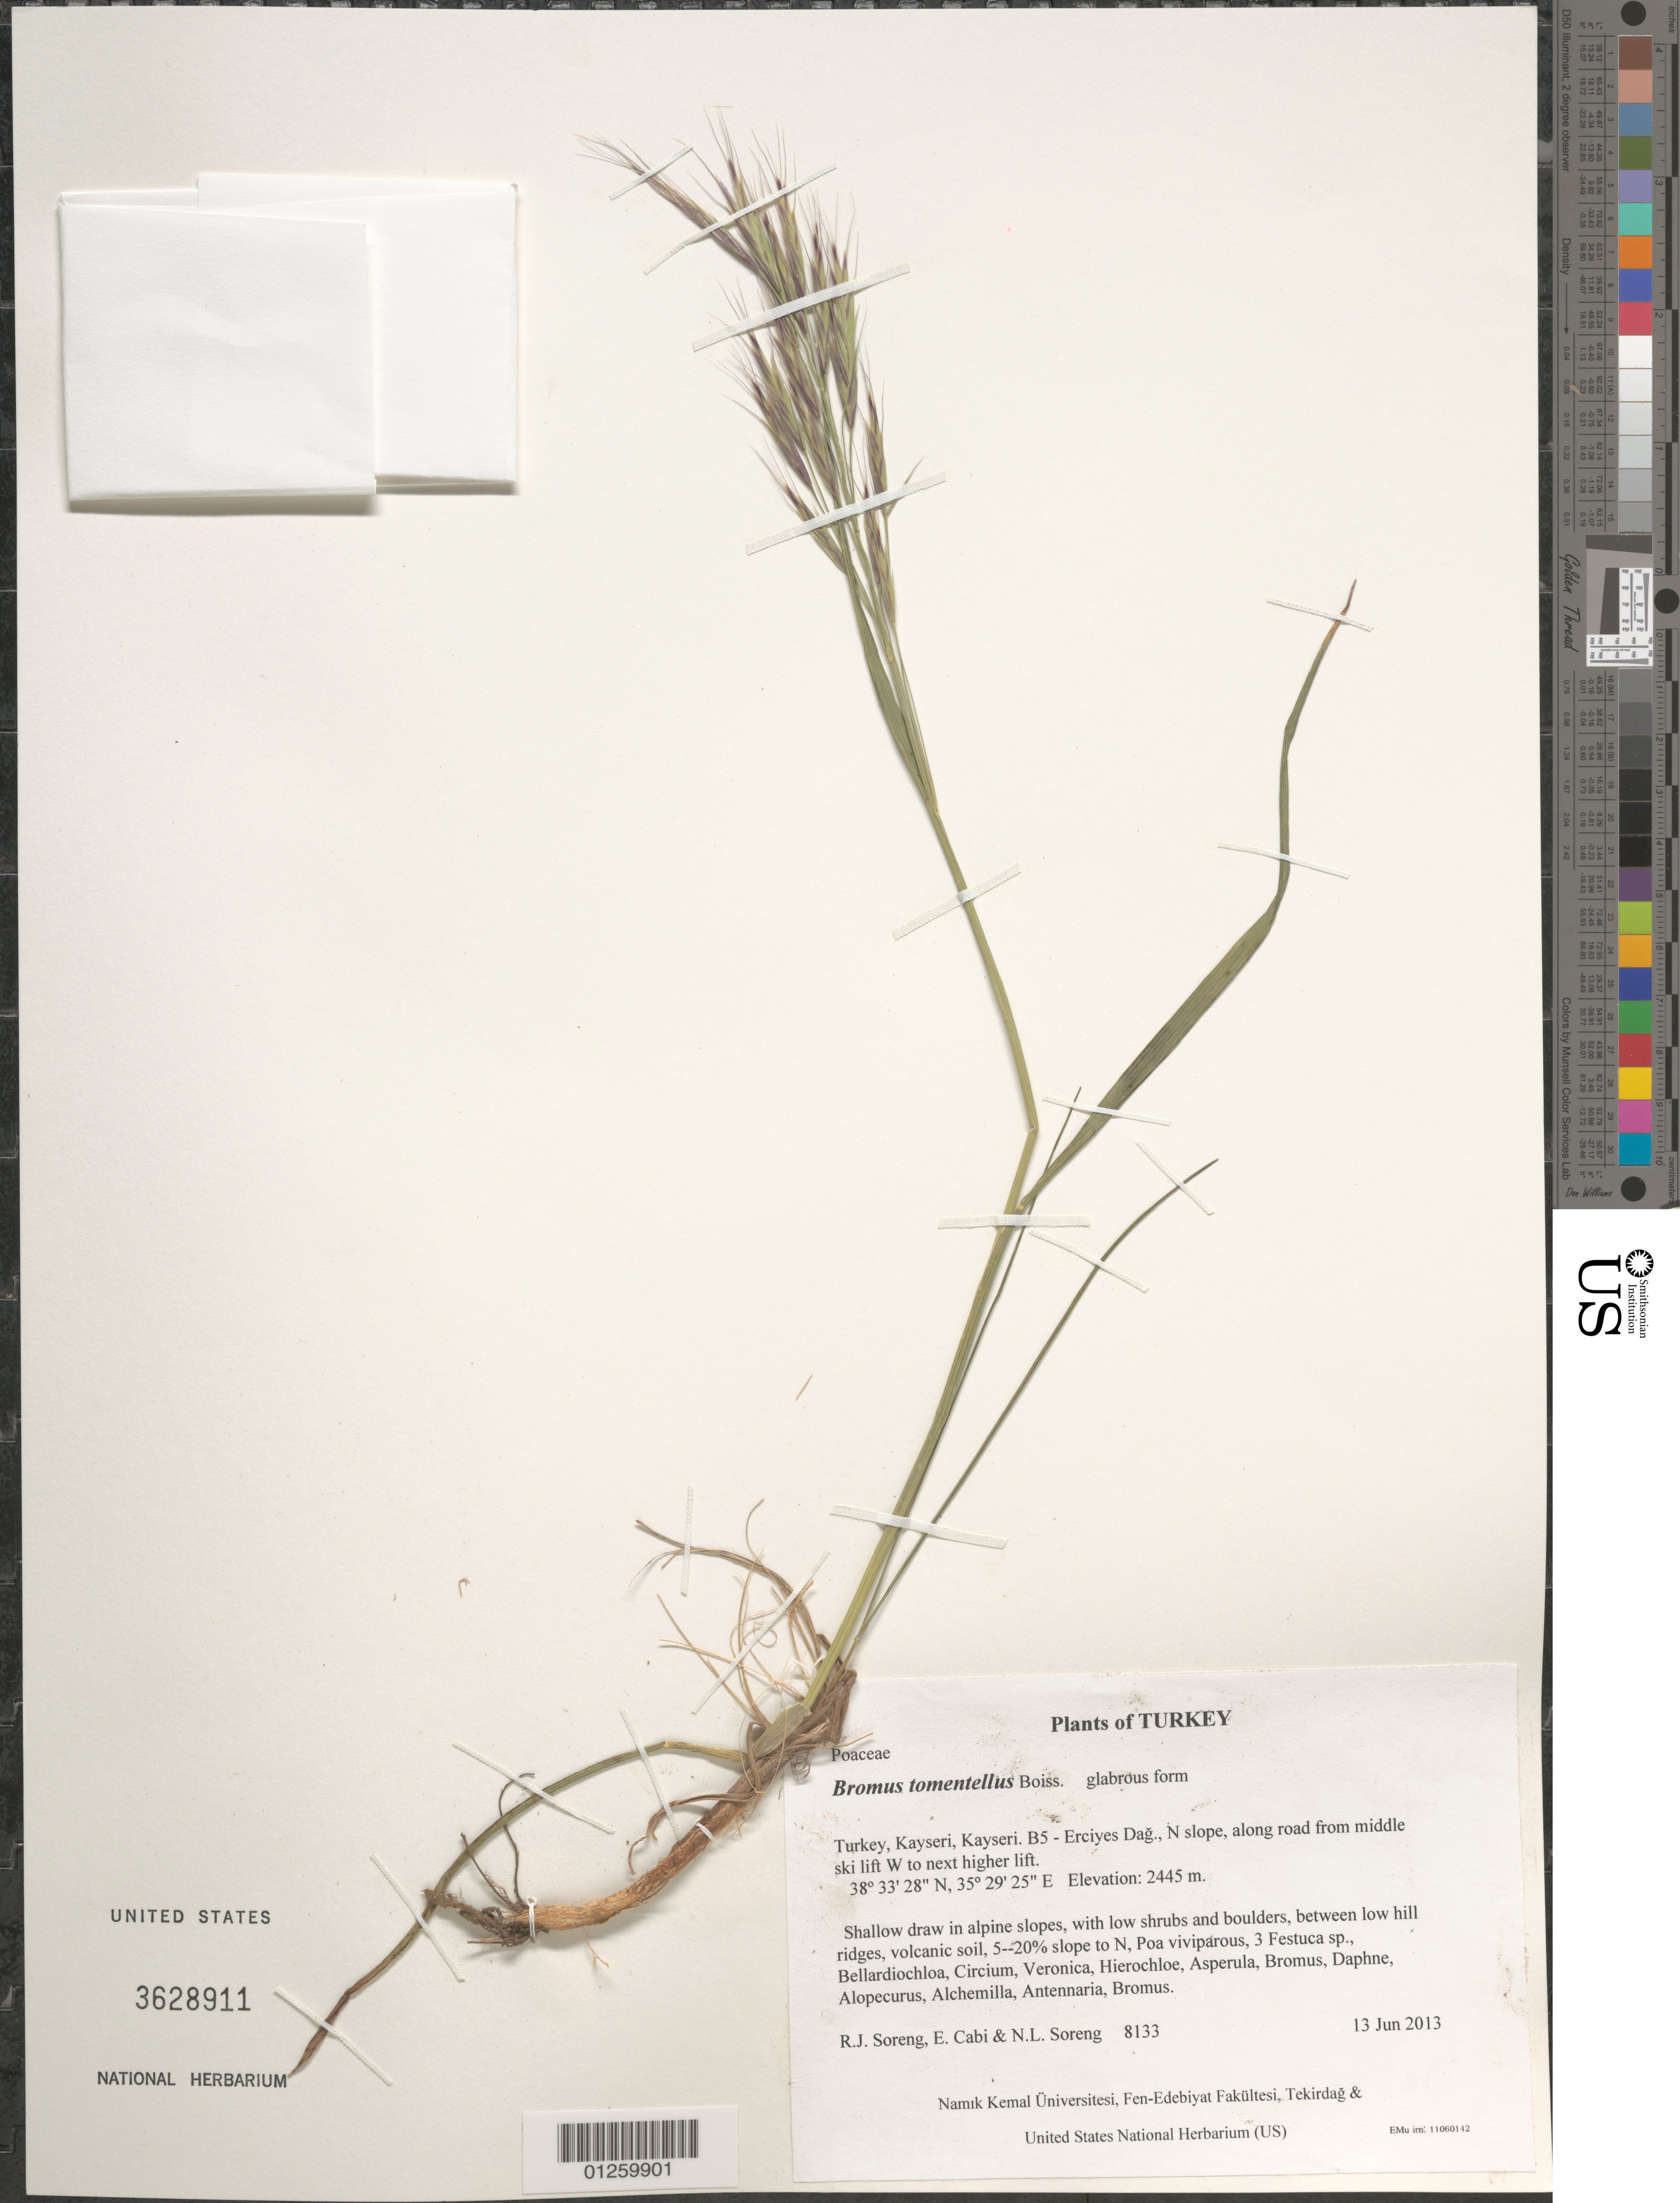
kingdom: Plantae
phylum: Tracheophyta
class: Liliopsida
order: Poales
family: Poaceae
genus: Bromus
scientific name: Bromus tomentellus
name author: Boiss.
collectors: R. J. Soreng, E. Cabi & N. L. Soreng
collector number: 8133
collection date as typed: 2013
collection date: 2013-06-13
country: Turkey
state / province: Kayseri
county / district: Kayseri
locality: B5 - Erciyes Dag., N slope, along road from middle ski lift W to next higher lift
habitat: Shallow draw in alpine slopes, with low shrubs and boulders, between low hill ridges, volcanic soil, 5--20% slope to N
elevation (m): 2445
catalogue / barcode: US 3628911